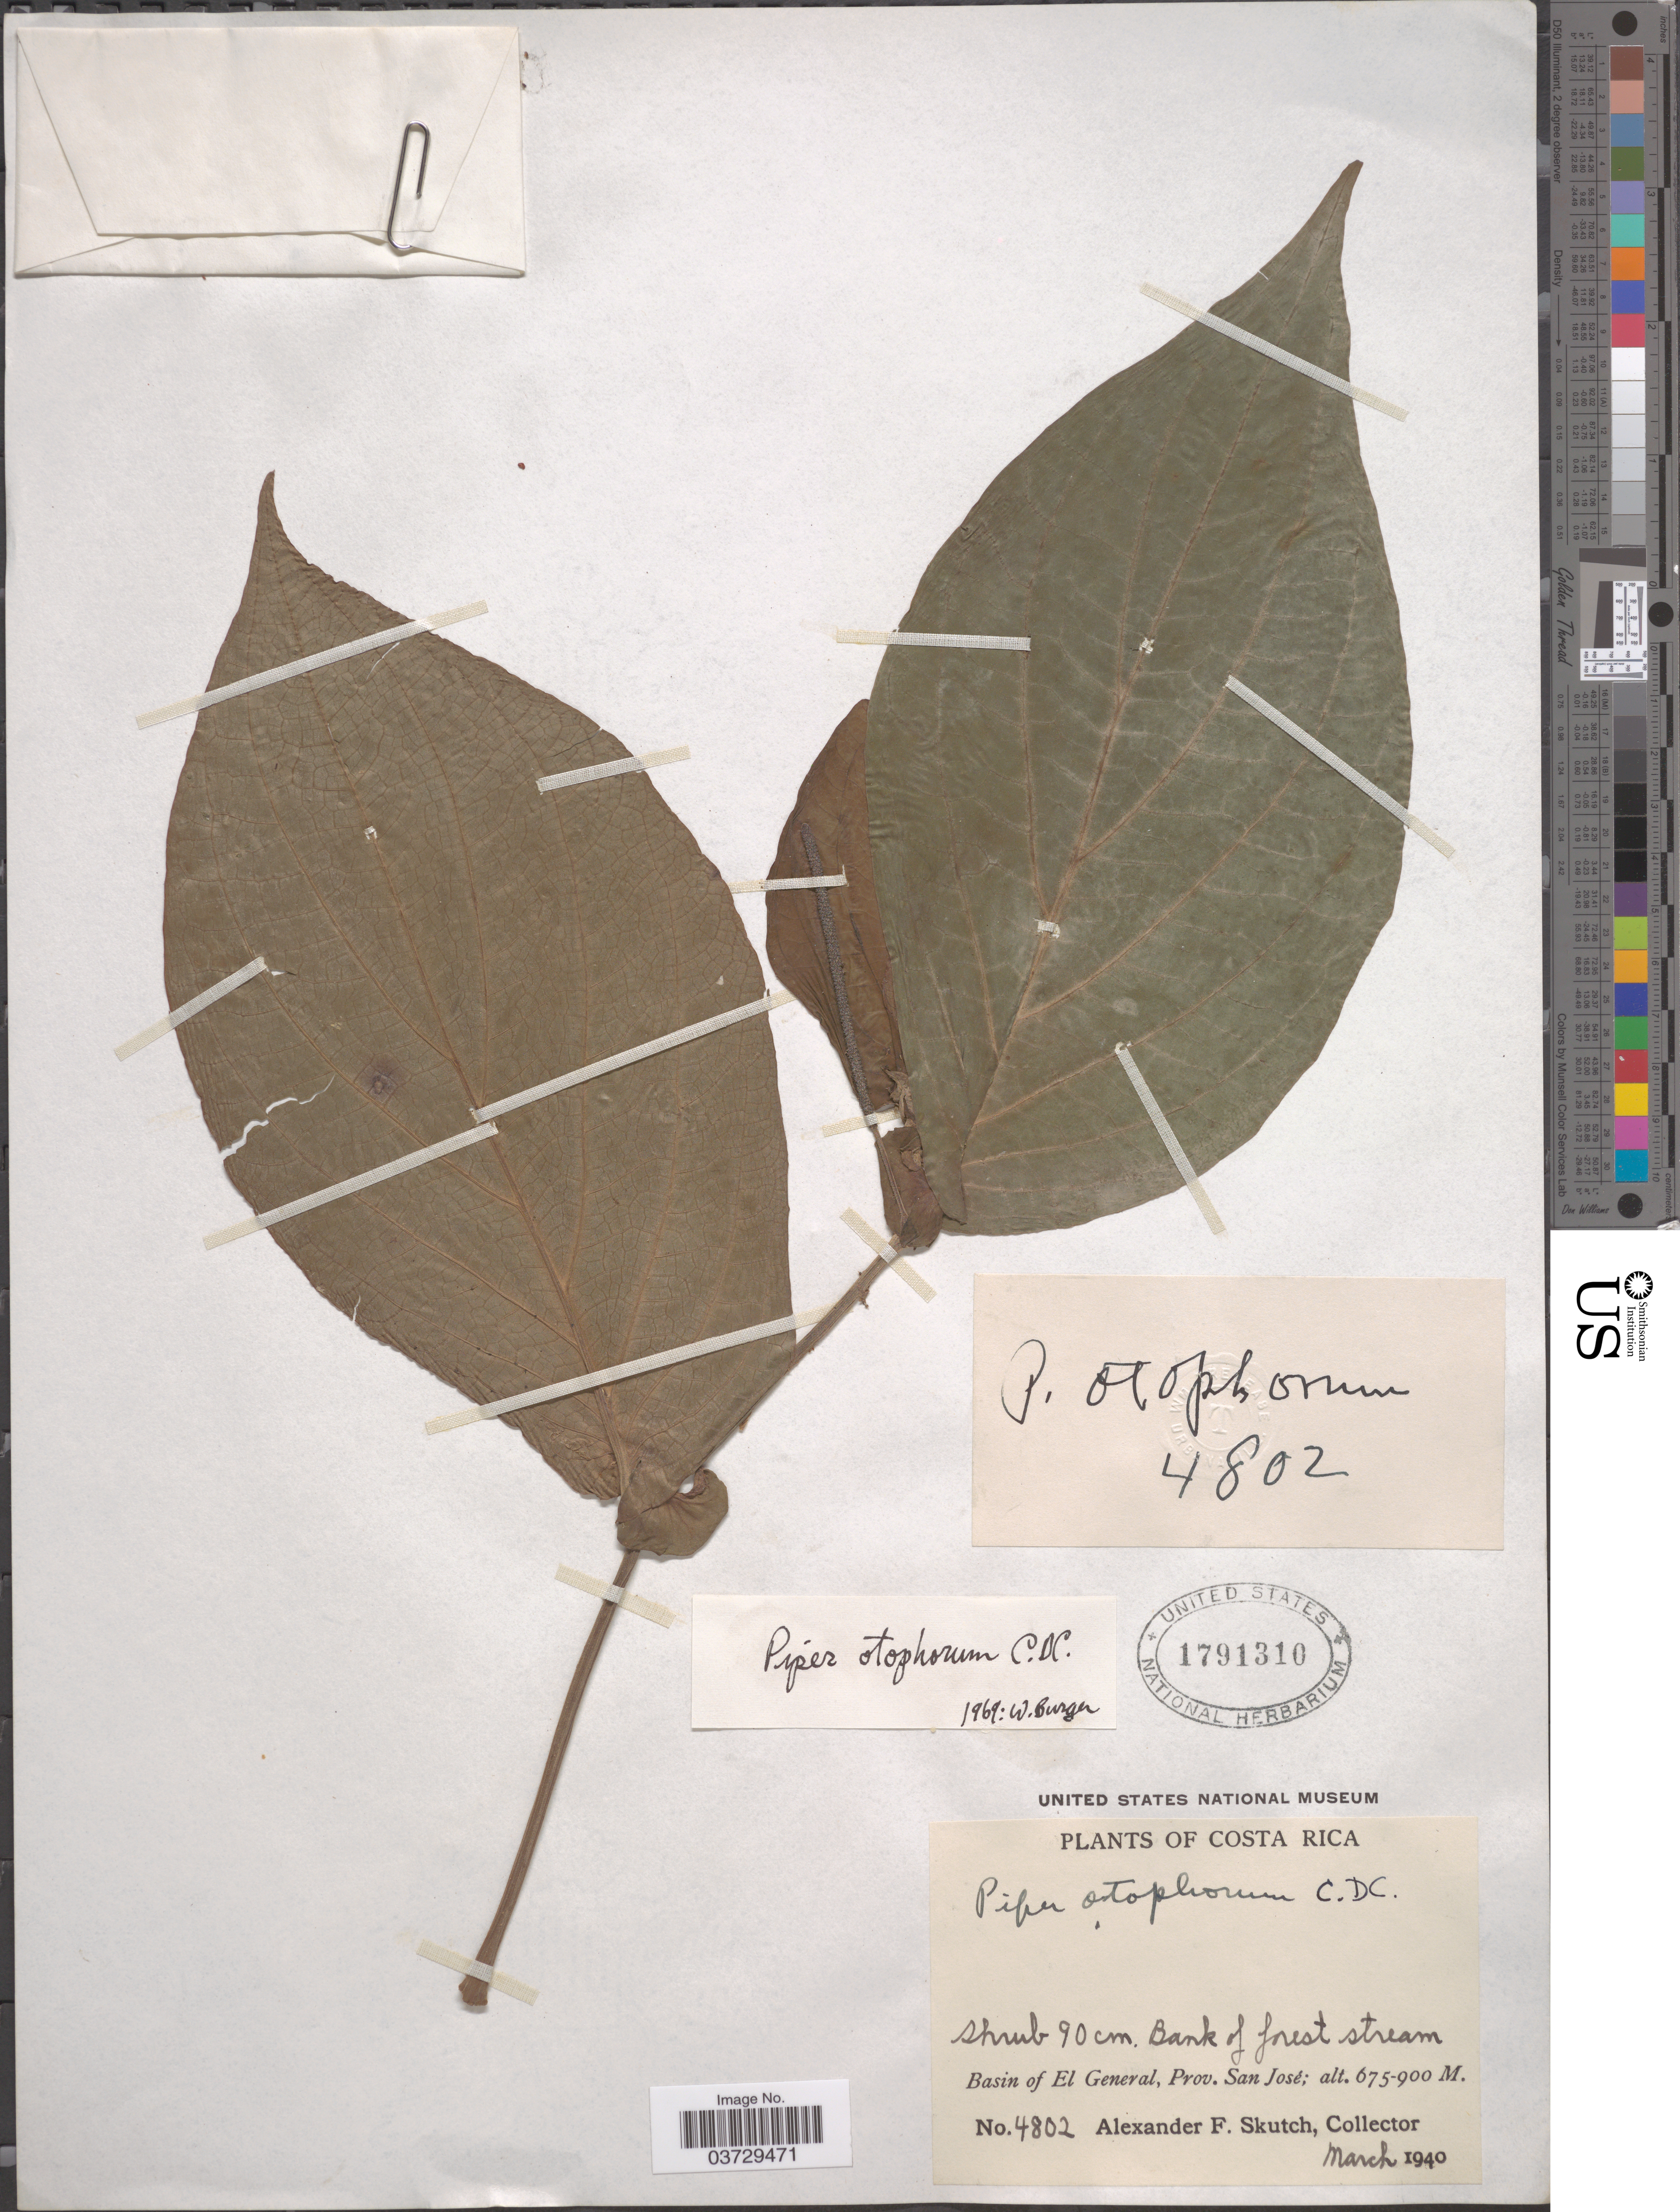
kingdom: Plantae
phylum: Tracheophyta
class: Magnoliopsida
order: Piperales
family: Piperaceae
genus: Piper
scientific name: Piper otophorum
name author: C. DC.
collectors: A. F. Skutch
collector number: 4802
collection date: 1940-03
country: Costa Rica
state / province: San José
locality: Basin of El General.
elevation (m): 675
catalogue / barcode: US 1791310